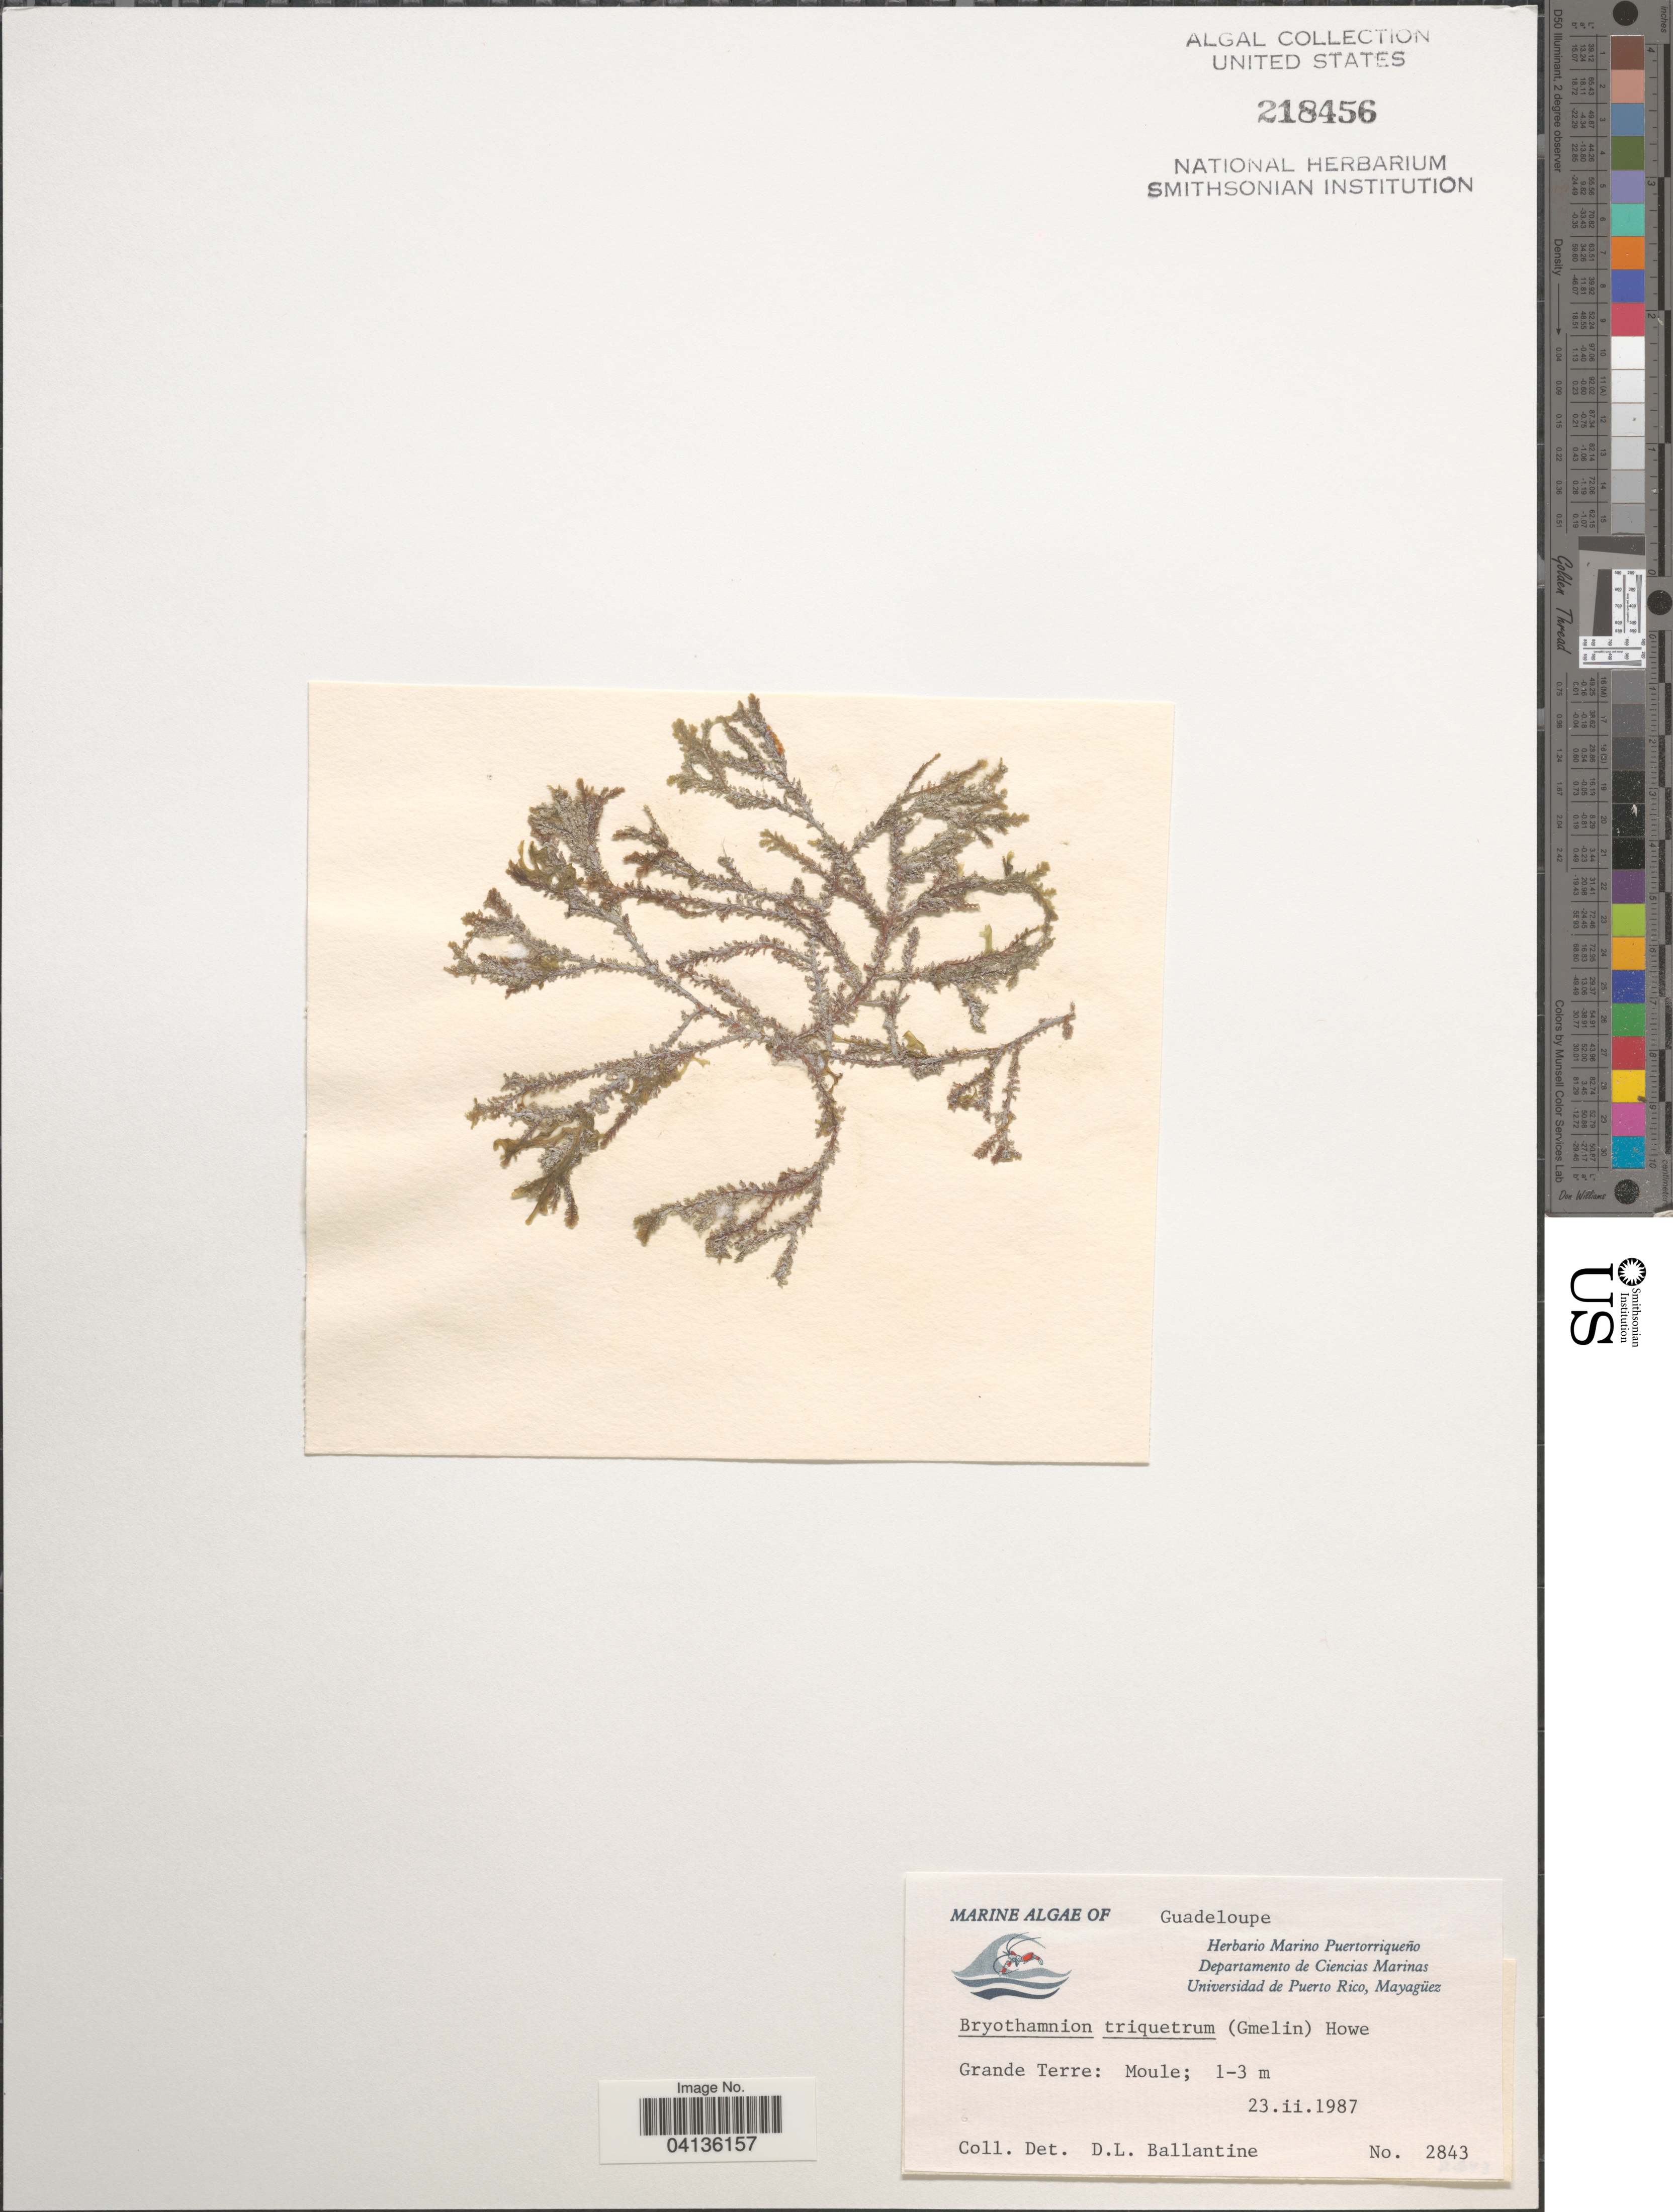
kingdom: Plantae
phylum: Rhodophyta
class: Florideophyceae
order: Ceramiales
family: Rhodomelaceae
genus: Alsidium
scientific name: Alsidium sp.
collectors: D.L. Ballantine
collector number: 2843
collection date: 1987-02-23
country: Guadeloupe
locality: Grande Terre: Moule.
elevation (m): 1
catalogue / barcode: US 218456